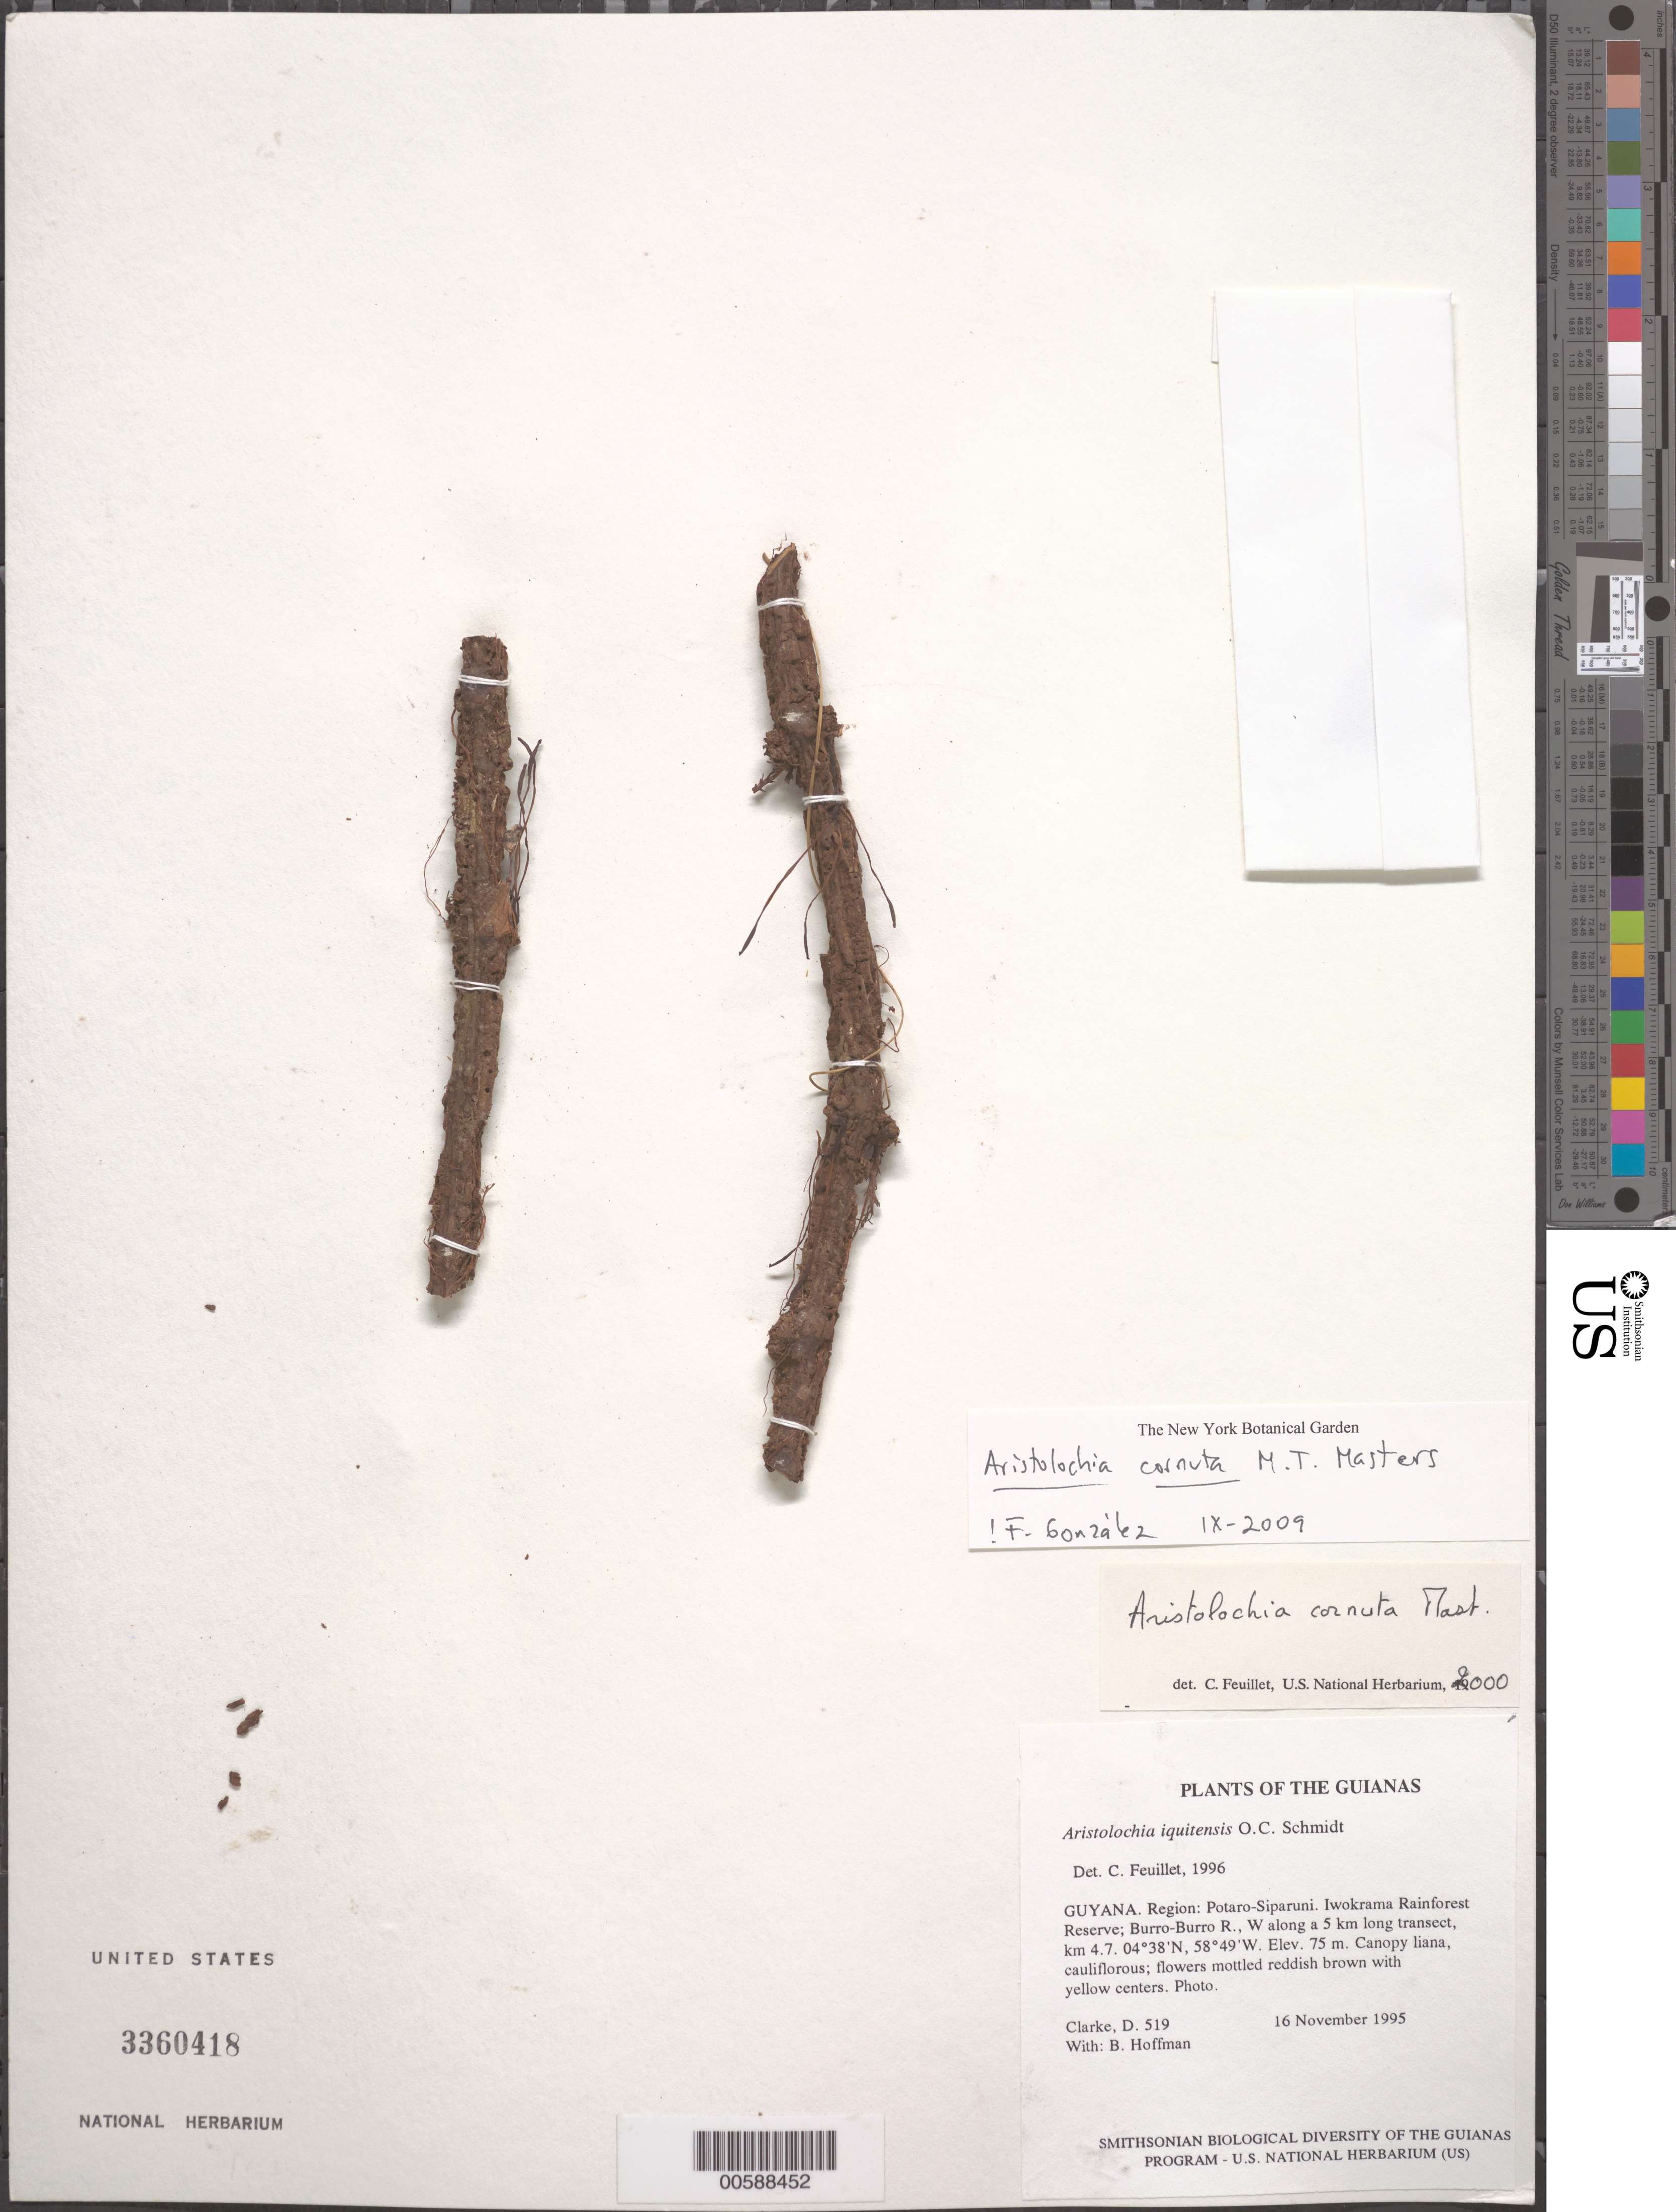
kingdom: Plantae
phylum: Tracheophyta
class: Magnoliopsida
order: Piperales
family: Aristolochiaceae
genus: Aristolochia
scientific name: Aristolochia cornuta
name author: Mast.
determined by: Feuillet, C.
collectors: H. D. Clarke & B. Hoffman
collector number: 519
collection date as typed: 16 November 1995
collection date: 1995-11-16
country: Guyana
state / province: Potaro-Siparuni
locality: Iwokrama Rainforest Reserve; Burro-Burro R., W along a 5 km long transect, km 4.7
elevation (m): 75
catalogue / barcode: US 3360418